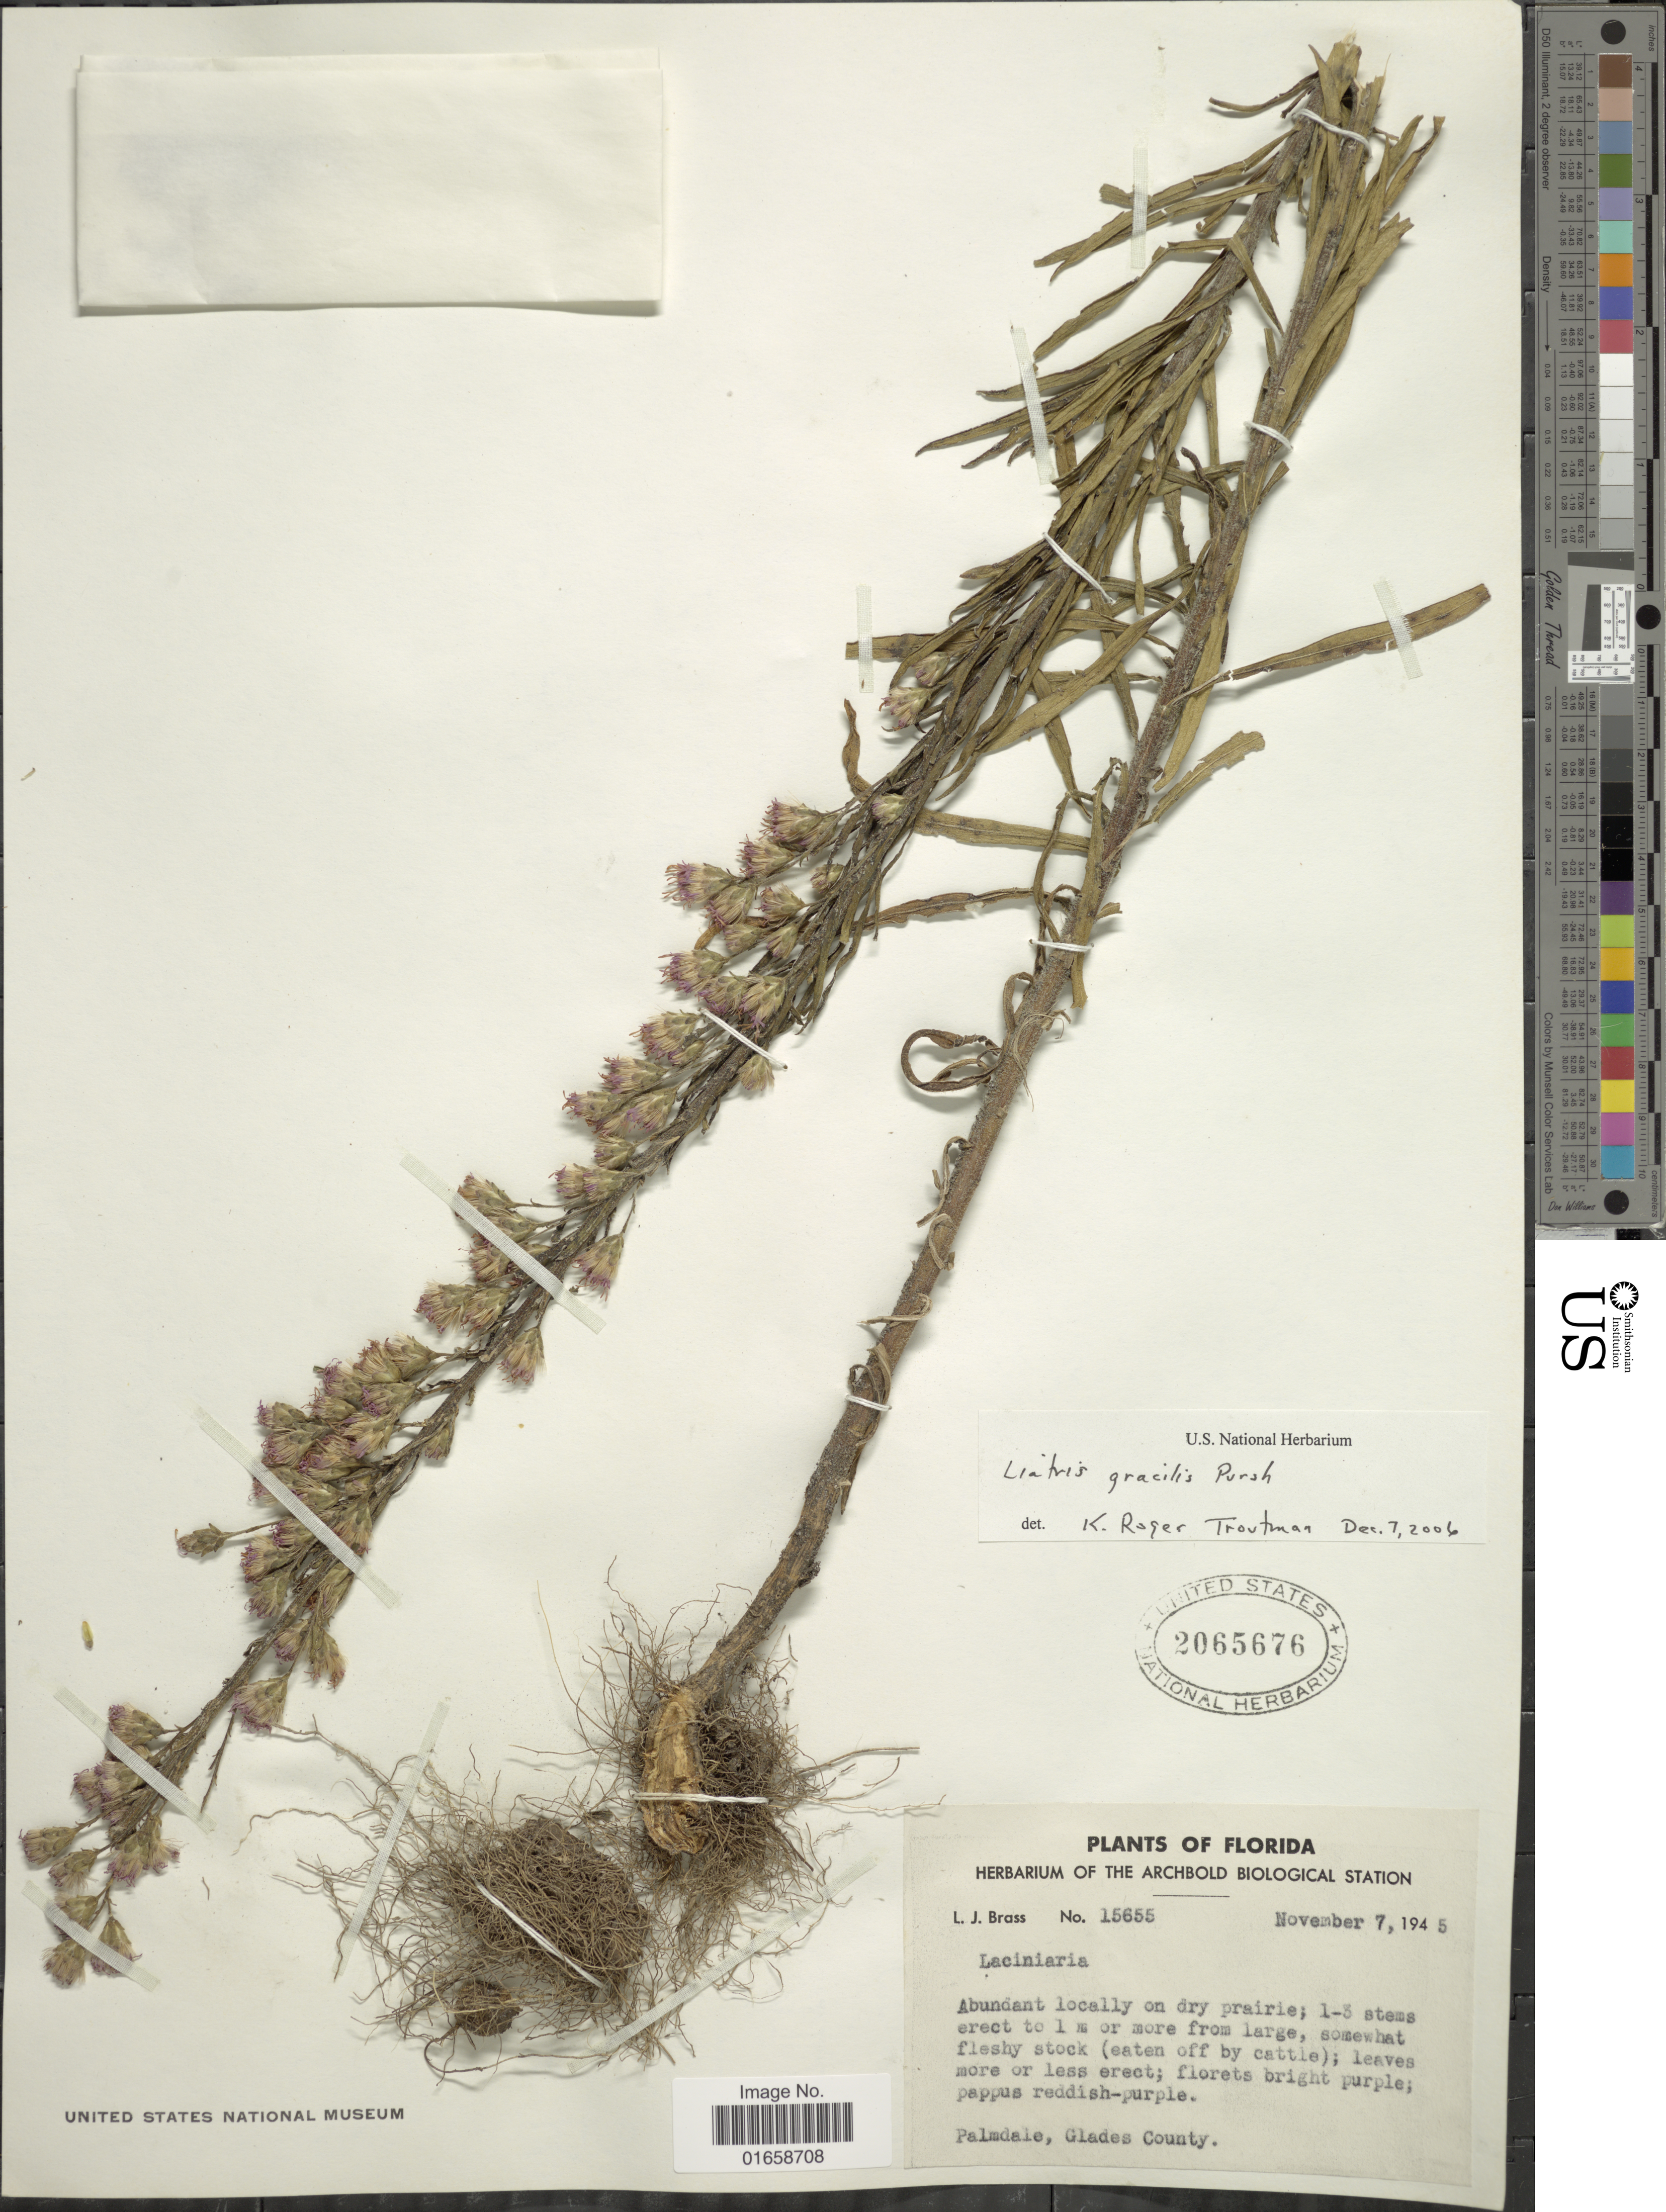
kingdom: Plantae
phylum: Tracheophyta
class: Magnoliopsida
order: Asterales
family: Asteraceae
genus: Liatris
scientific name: Liatris gracilis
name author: Pursh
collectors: L. J. Brass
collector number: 15655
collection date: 1945-11-07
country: United States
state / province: Florida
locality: Palmdale, Glades County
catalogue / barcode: US 2065676